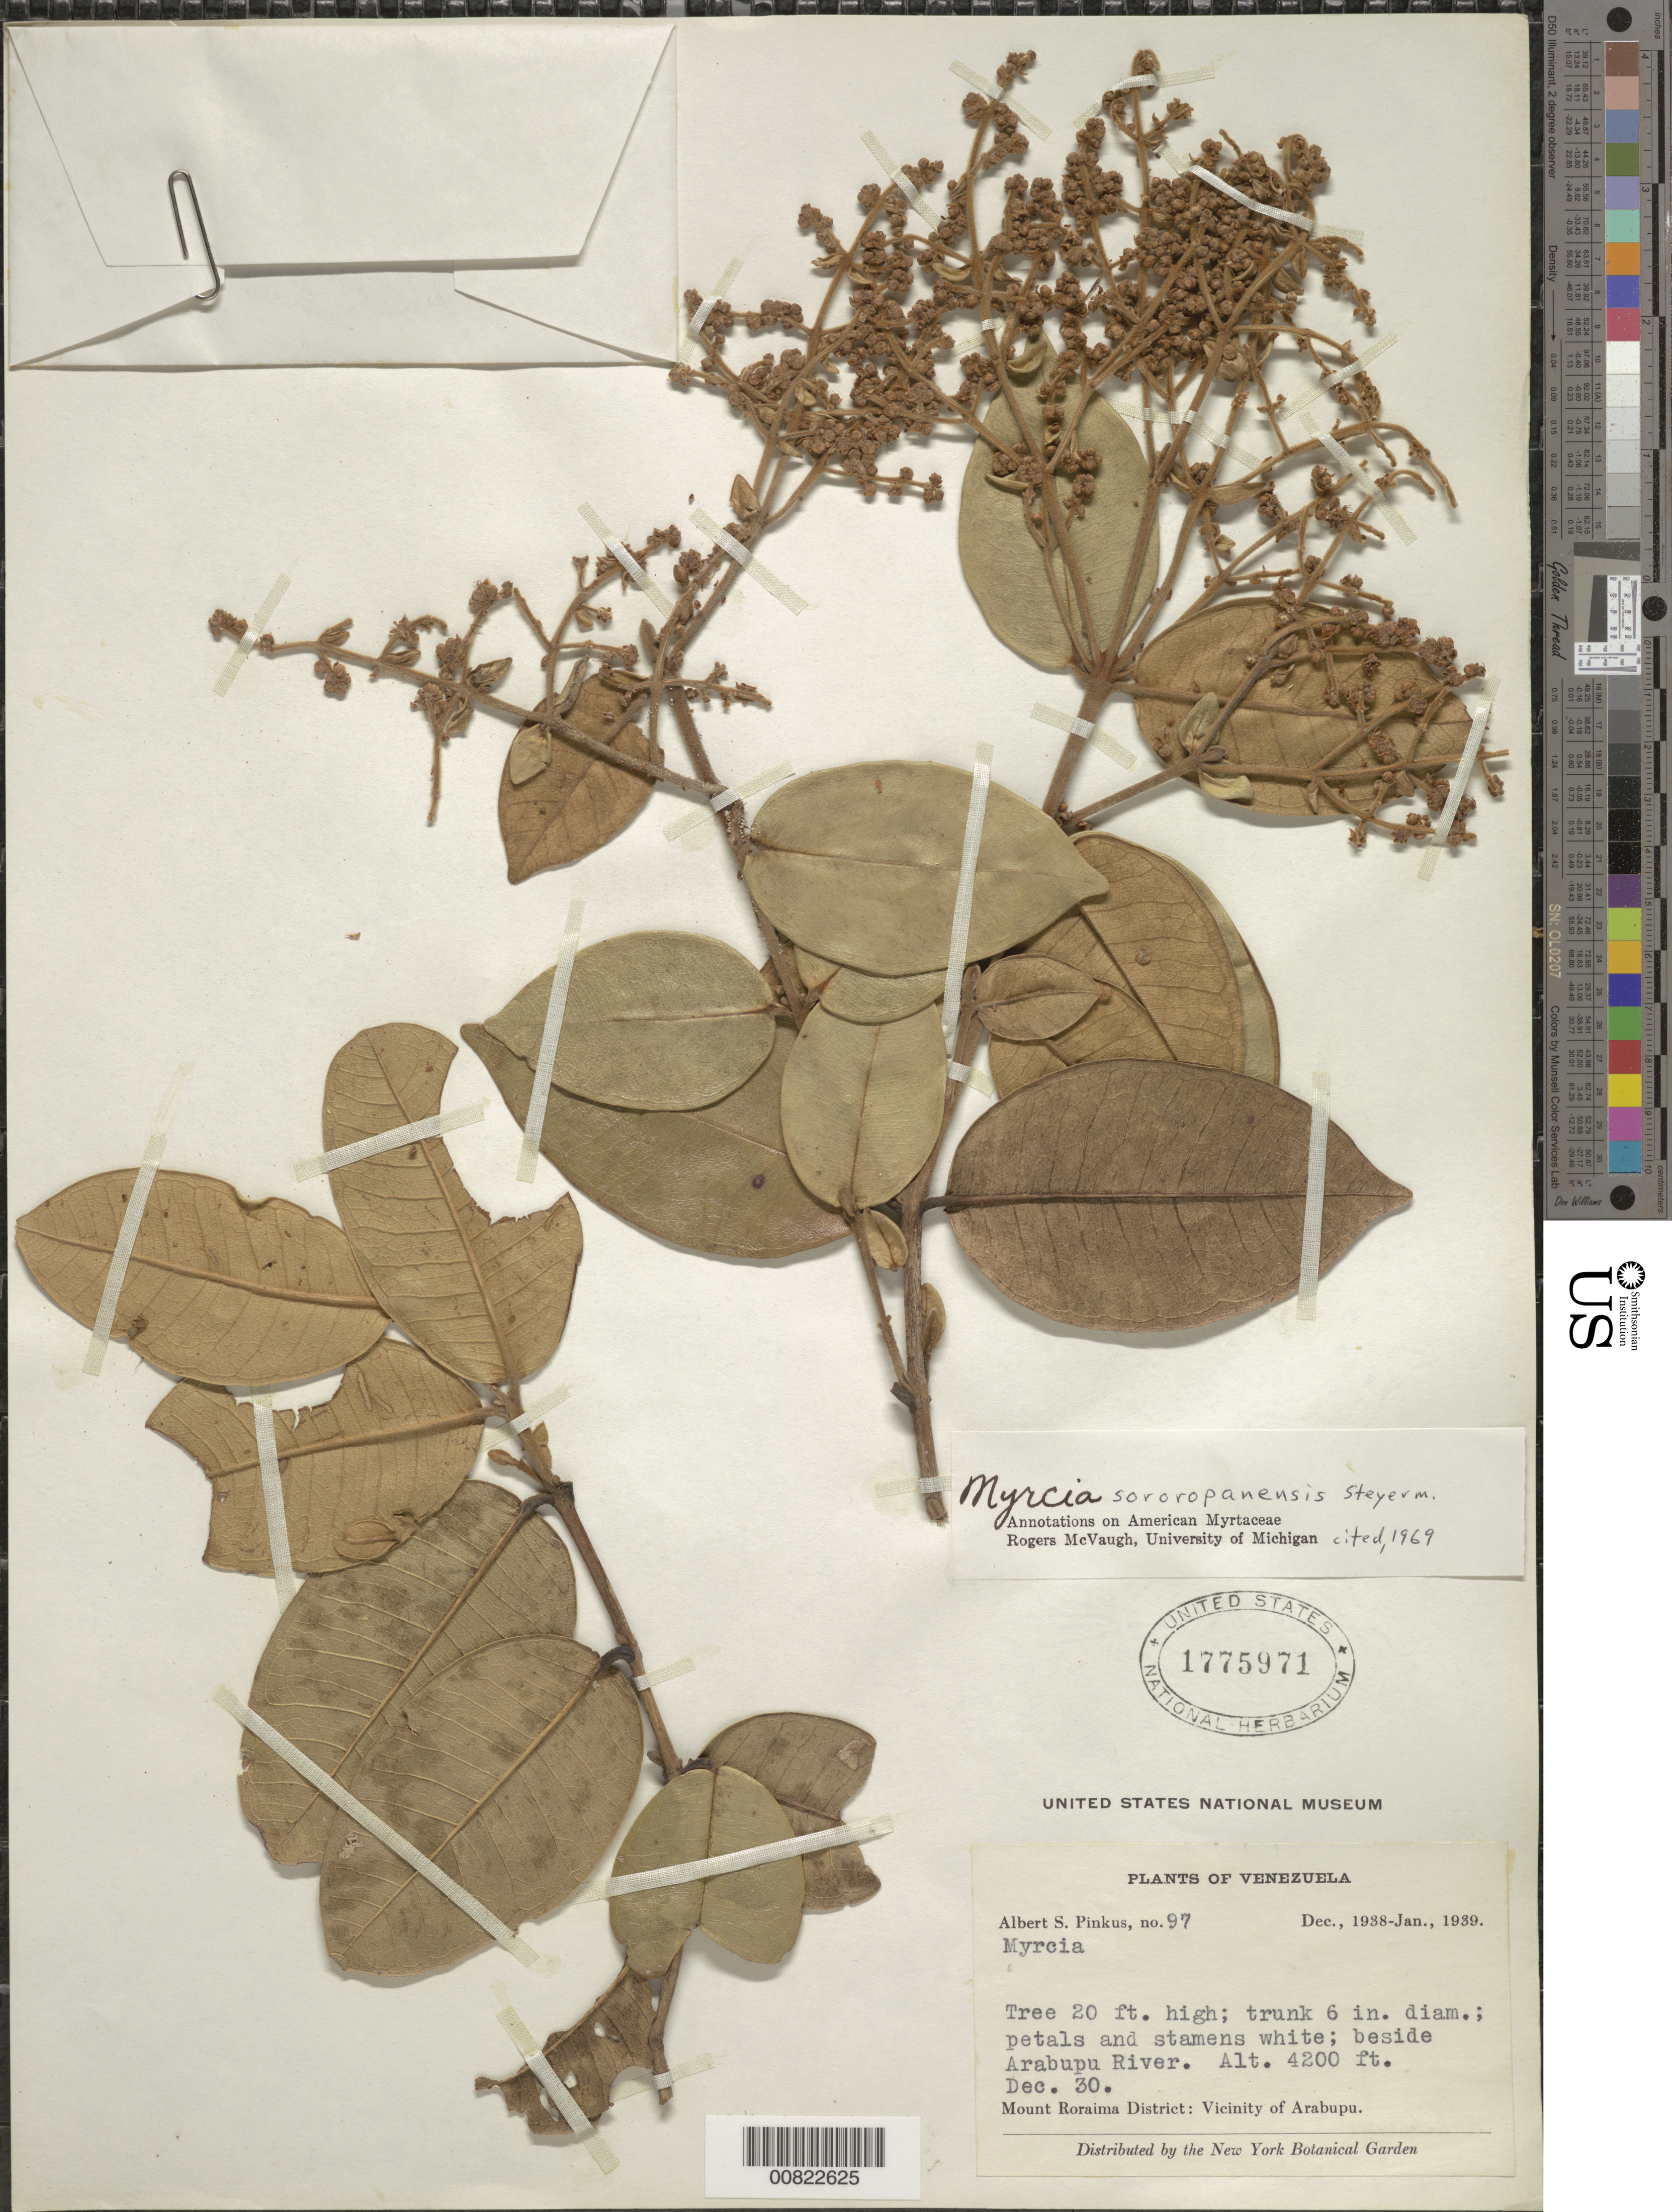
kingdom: Plantae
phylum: Tracheophyta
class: Magnoliopsida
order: Myrtales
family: Myrtaceae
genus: Myrcia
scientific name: Myrcia sororopanensis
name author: Steyerm.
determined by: McVaugh, R.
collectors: A. Pinkus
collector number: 97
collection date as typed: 30-Dec-38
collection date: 1938-12-30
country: Venezuela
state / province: Bolívar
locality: Mt. Roraima, vic. Arabupu, Arabupu River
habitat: Along river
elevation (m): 1280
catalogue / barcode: US 1775971